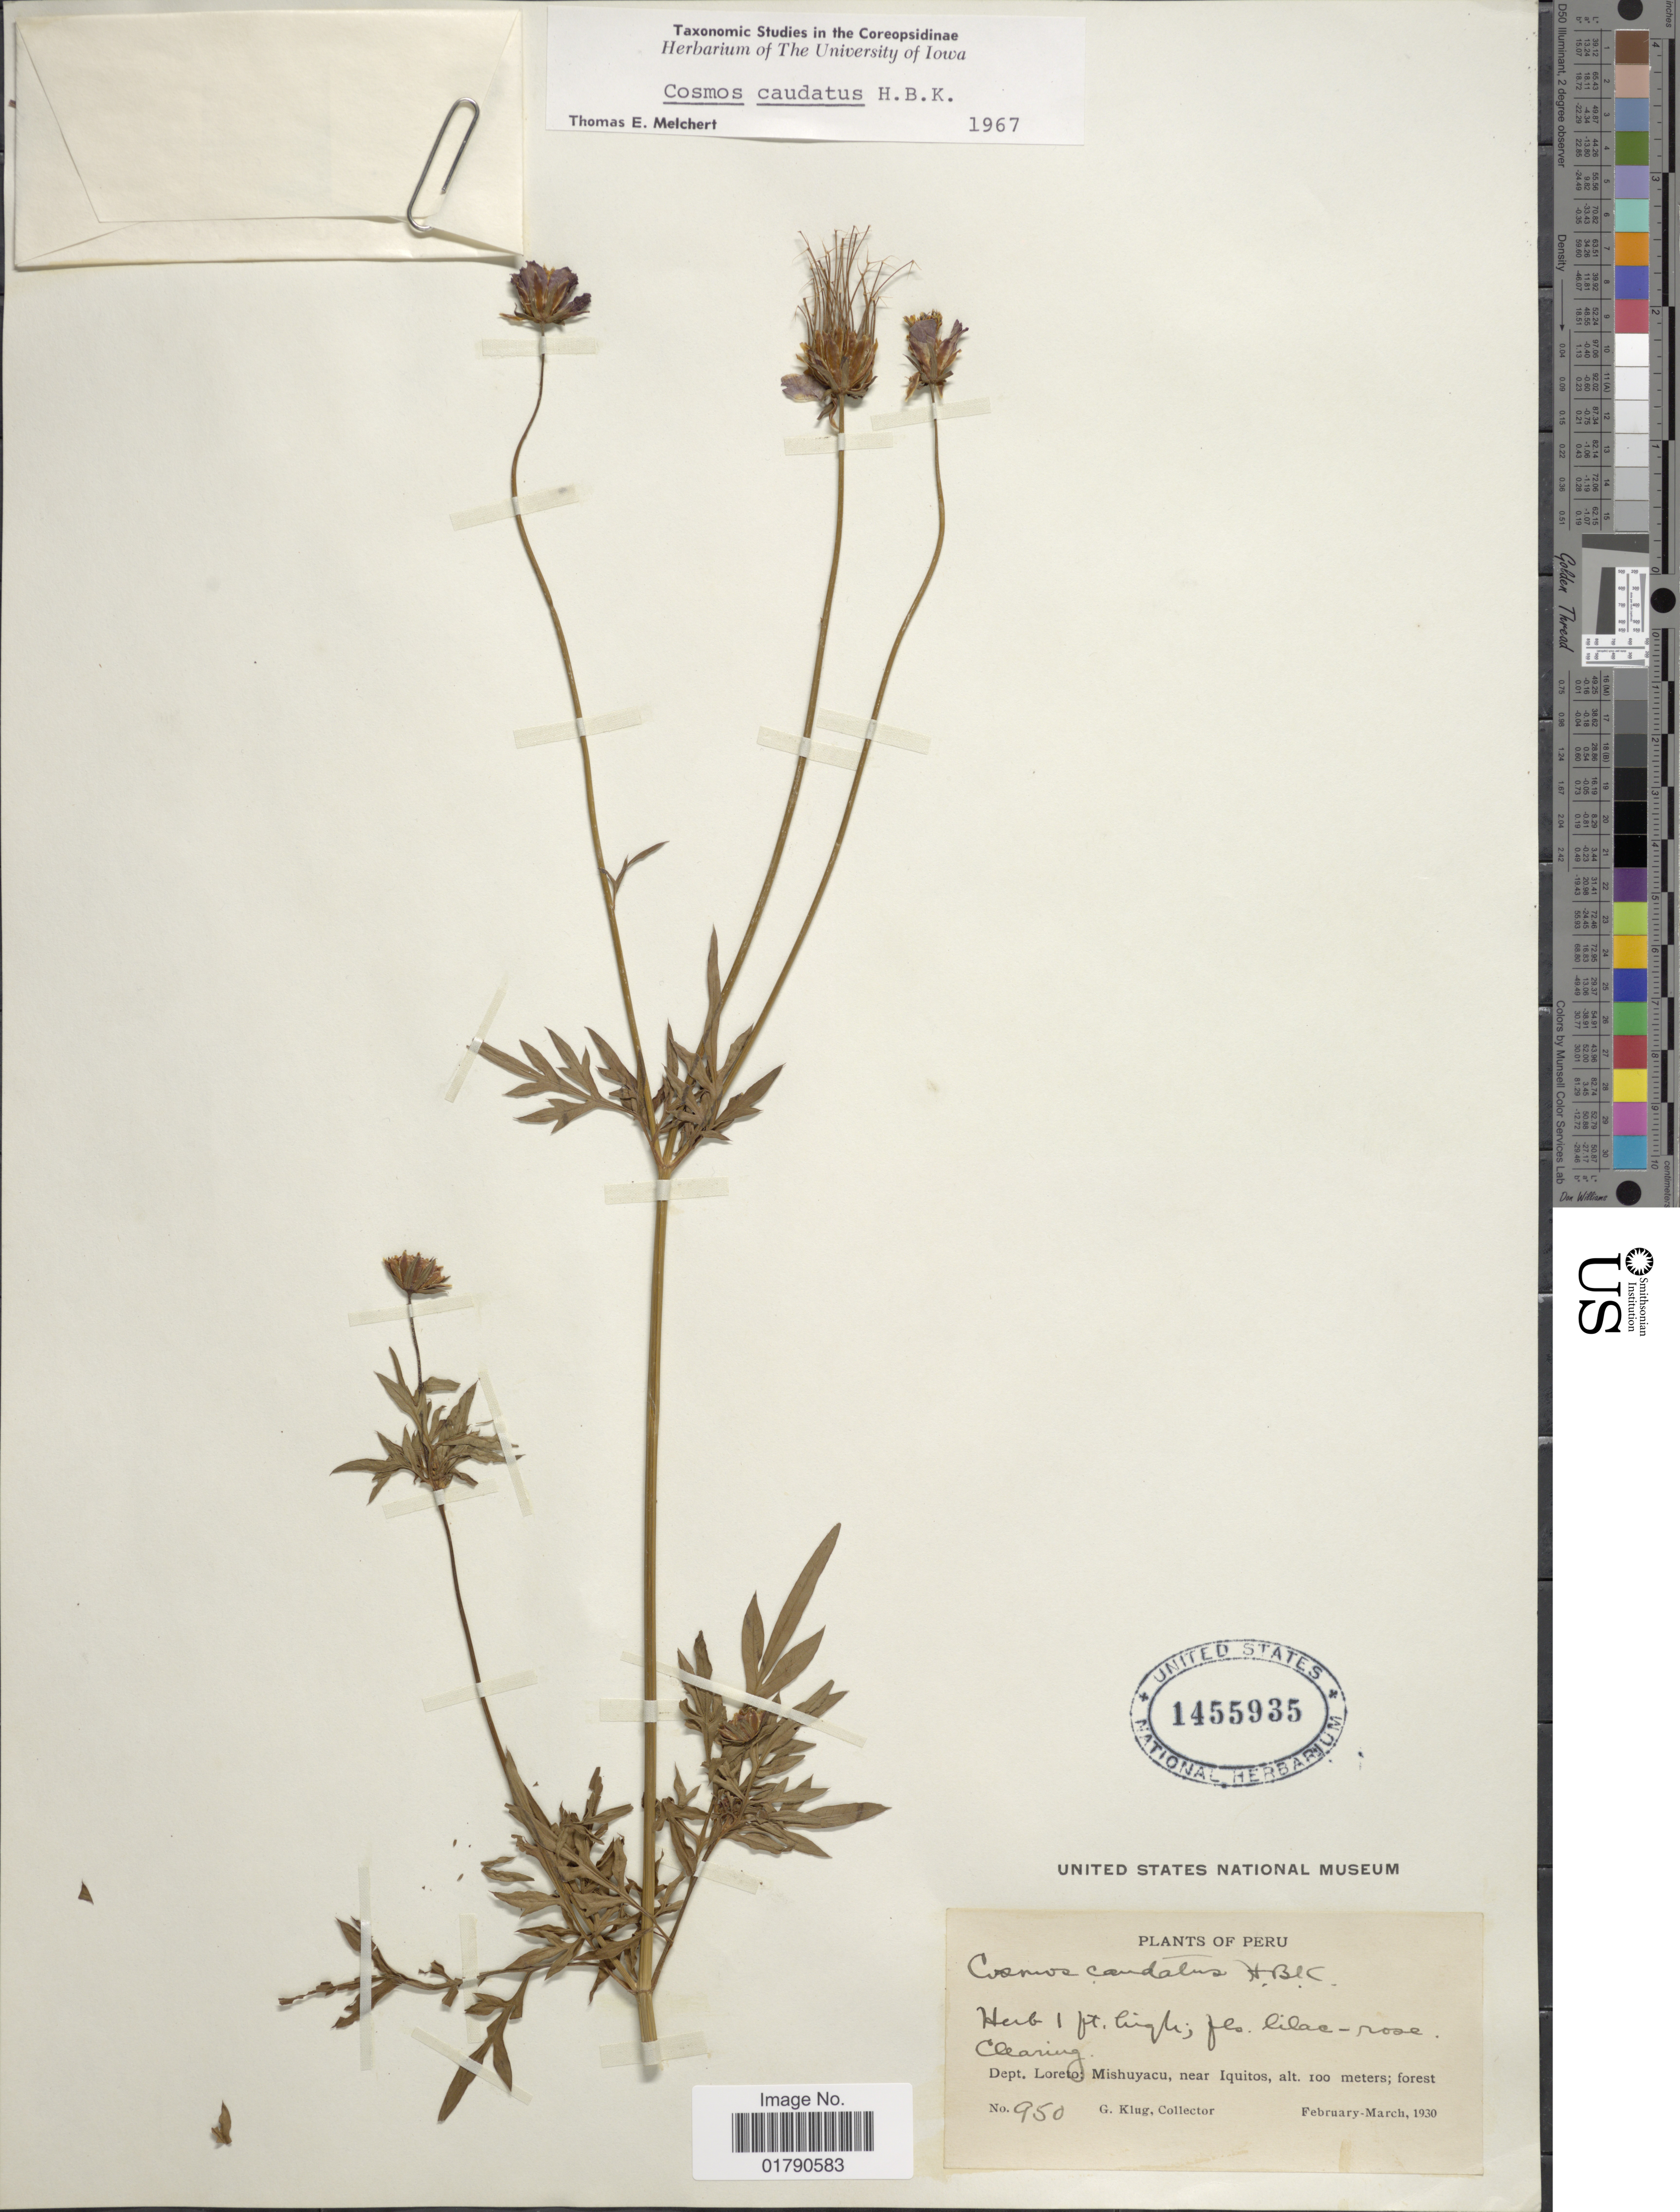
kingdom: Plantae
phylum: Tracheophyta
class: Magnoliopsida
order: Asterales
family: Asteraceae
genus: Cosmos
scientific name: Cosmos caudatus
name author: Kunth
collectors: G. Klug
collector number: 950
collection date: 1930-02/1930-03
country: Peru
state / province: Loreto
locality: Mishuyacu, near Iquitos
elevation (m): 100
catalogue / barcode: US 1455935